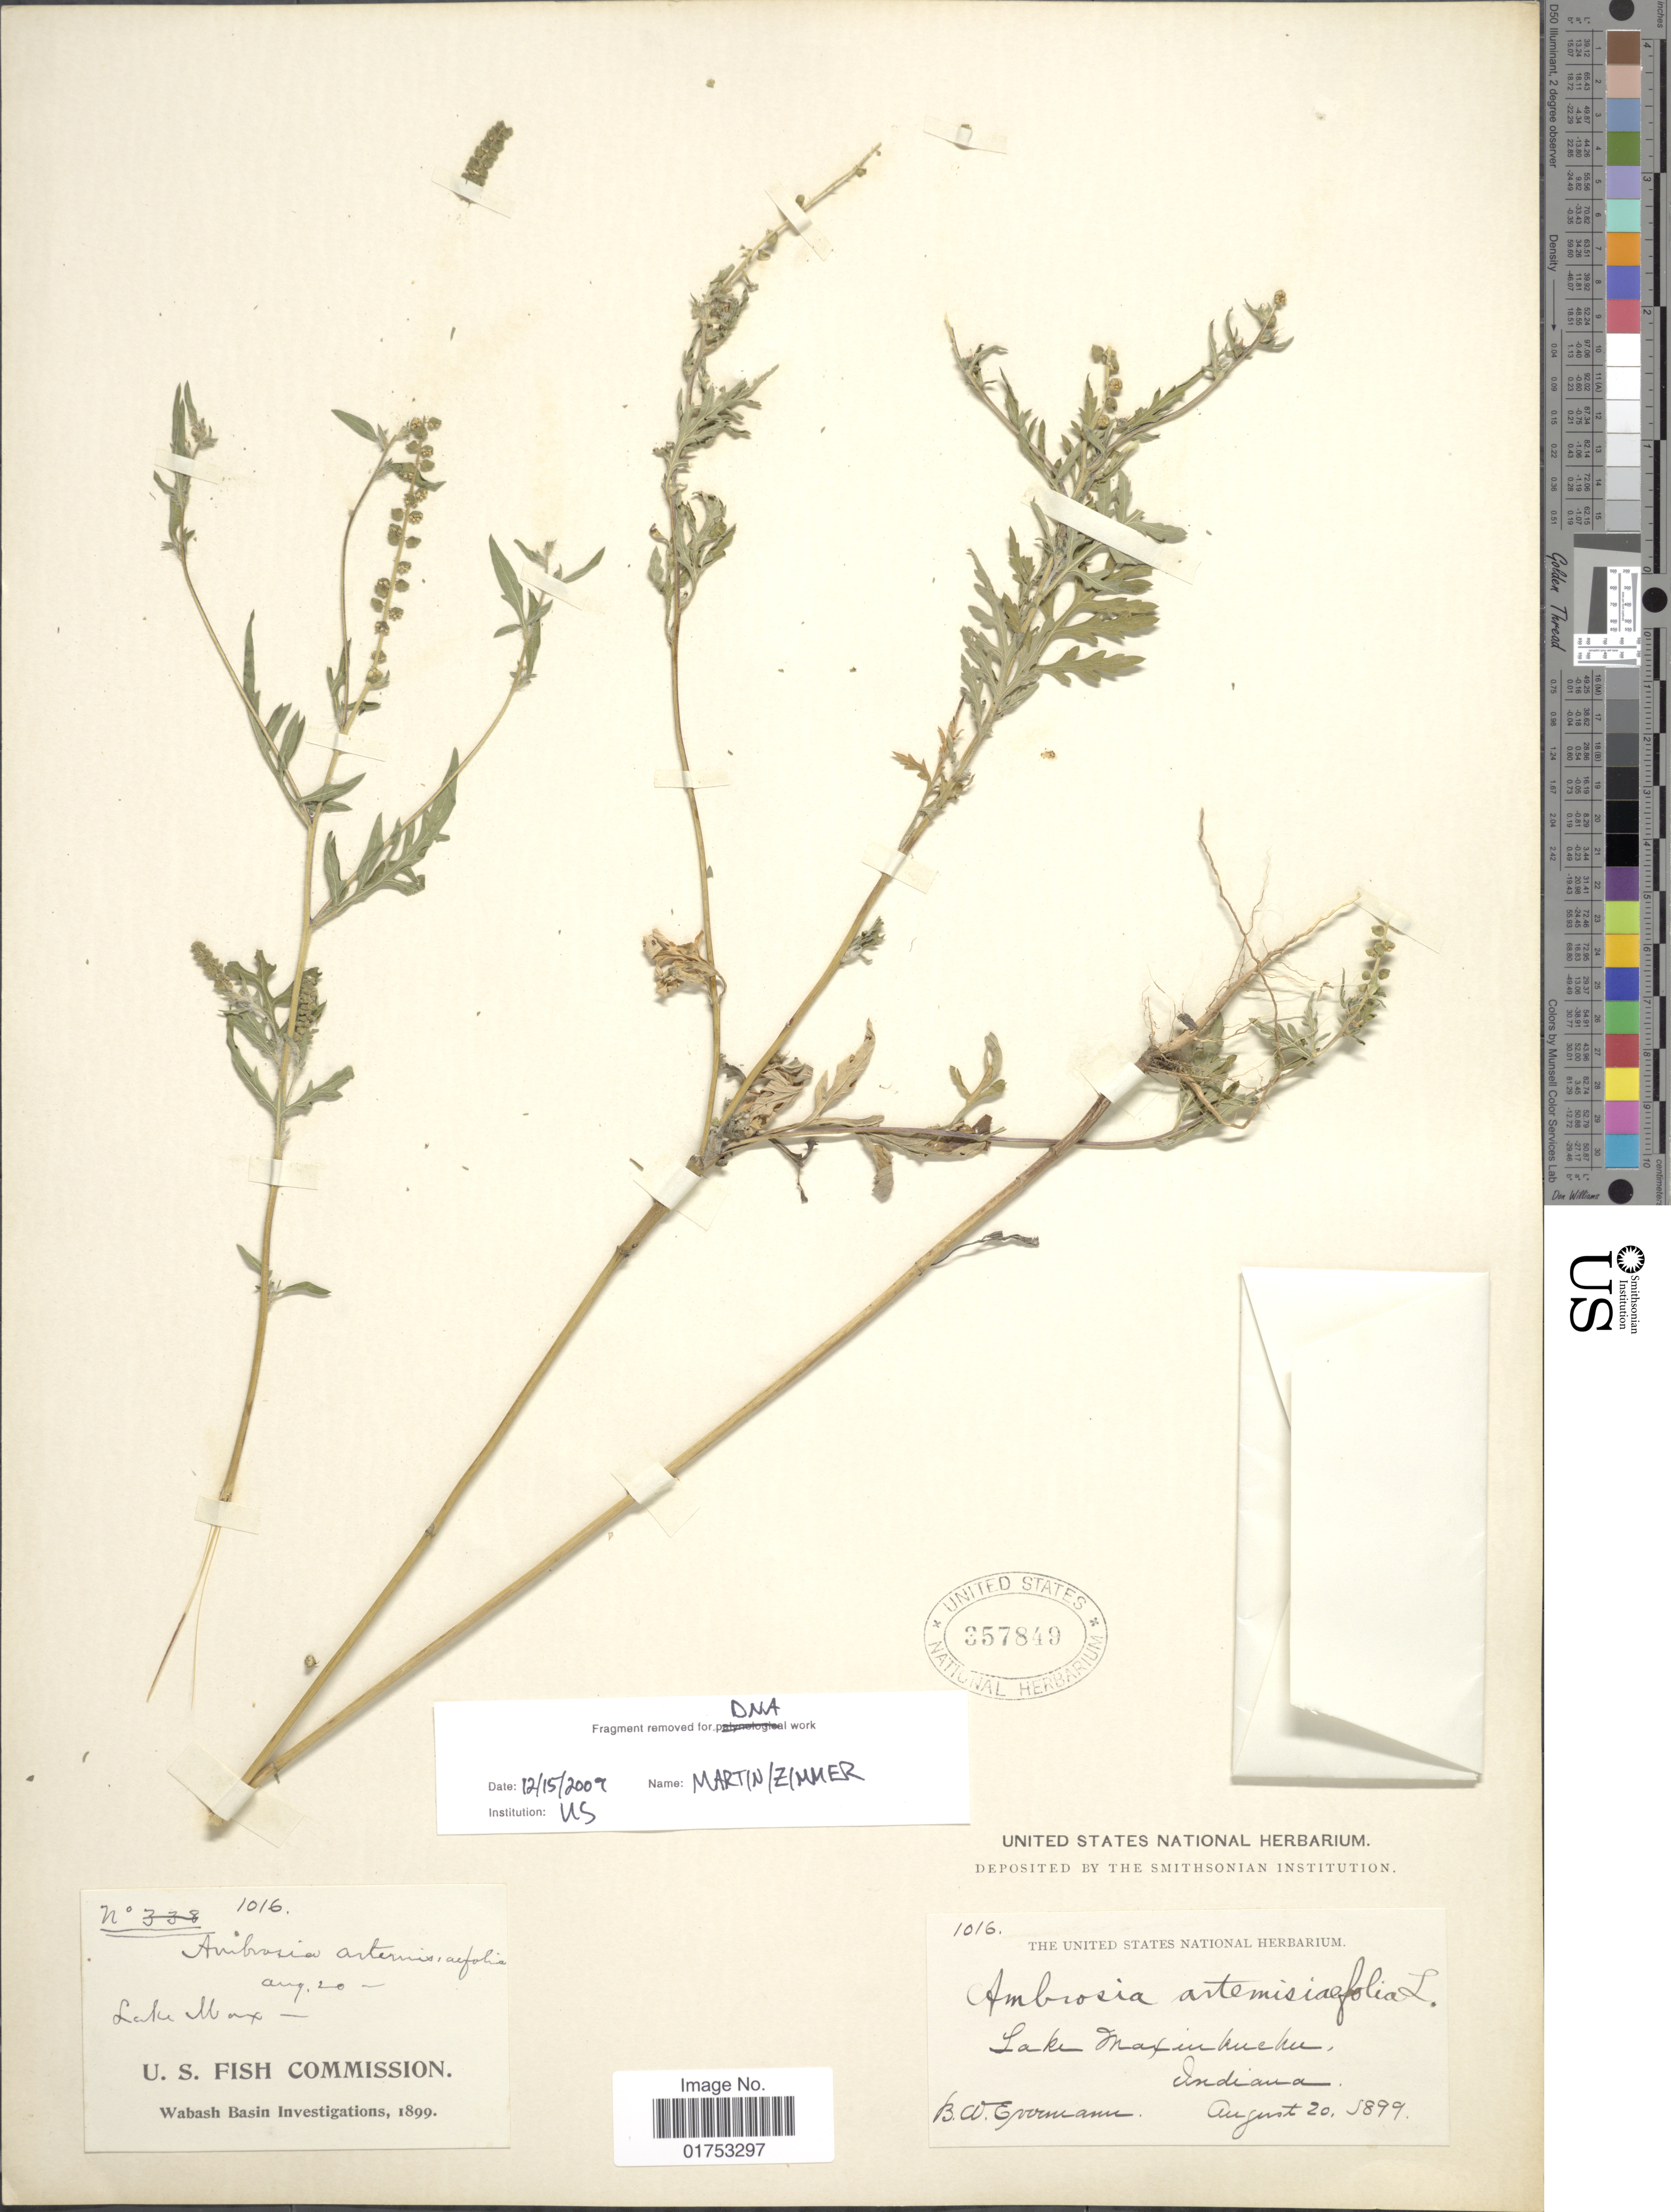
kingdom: Plantae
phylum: Tracheophyta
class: Magnoliopsida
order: Asterales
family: Asteraceae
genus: Ambrosia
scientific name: Ambrosia artemisiifolia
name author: L.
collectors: B. W. Evermann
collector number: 1016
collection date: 1899-08-20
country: United States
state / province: Indiana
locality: Lake Maxinkuckee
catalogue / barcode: US 357849